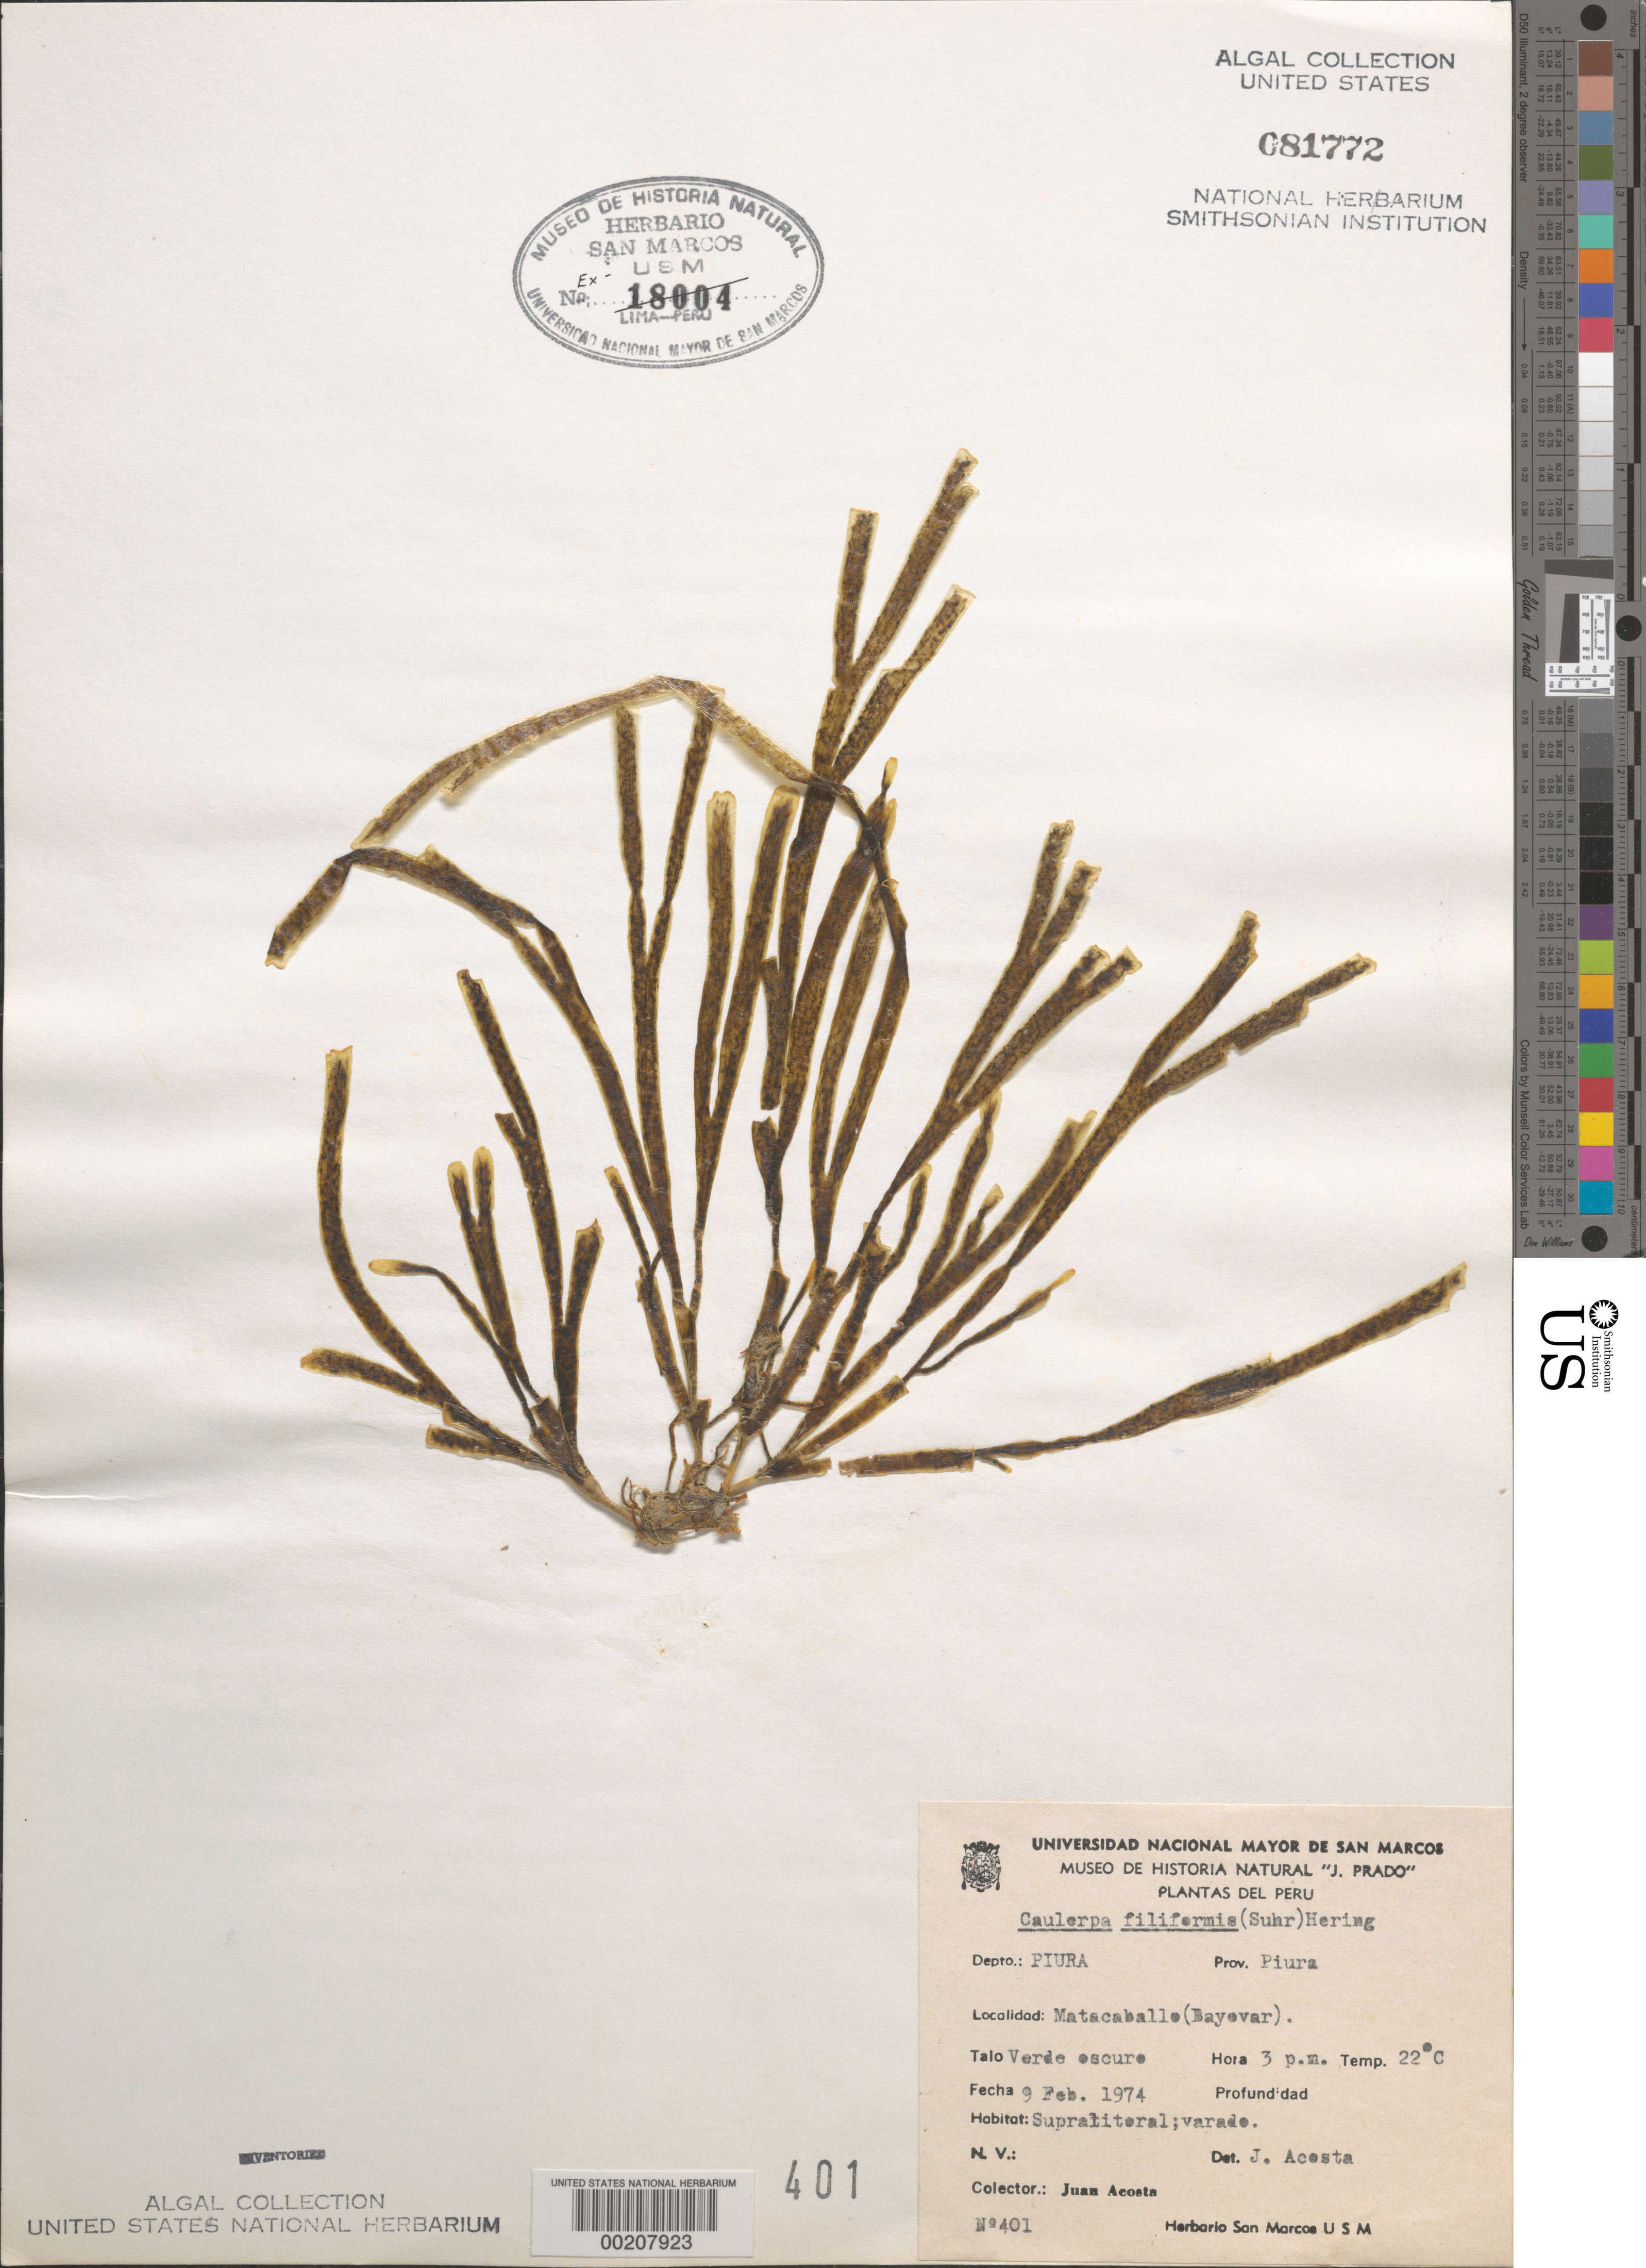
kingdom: Plantae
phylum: Chlorophyta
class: Ulvophyceae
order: Bryopsidales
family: Caulerpaceae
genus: Caulerpa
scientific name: Caulerpa filiformis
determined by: Acosta, J.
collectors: J. Acosta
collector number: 401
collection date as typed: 09 Feb 1974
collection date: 1974-02-09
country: Peru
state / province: Piura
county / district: Piura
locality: Matacaballo (Bayovar), Piura Province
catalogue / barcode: US 81772